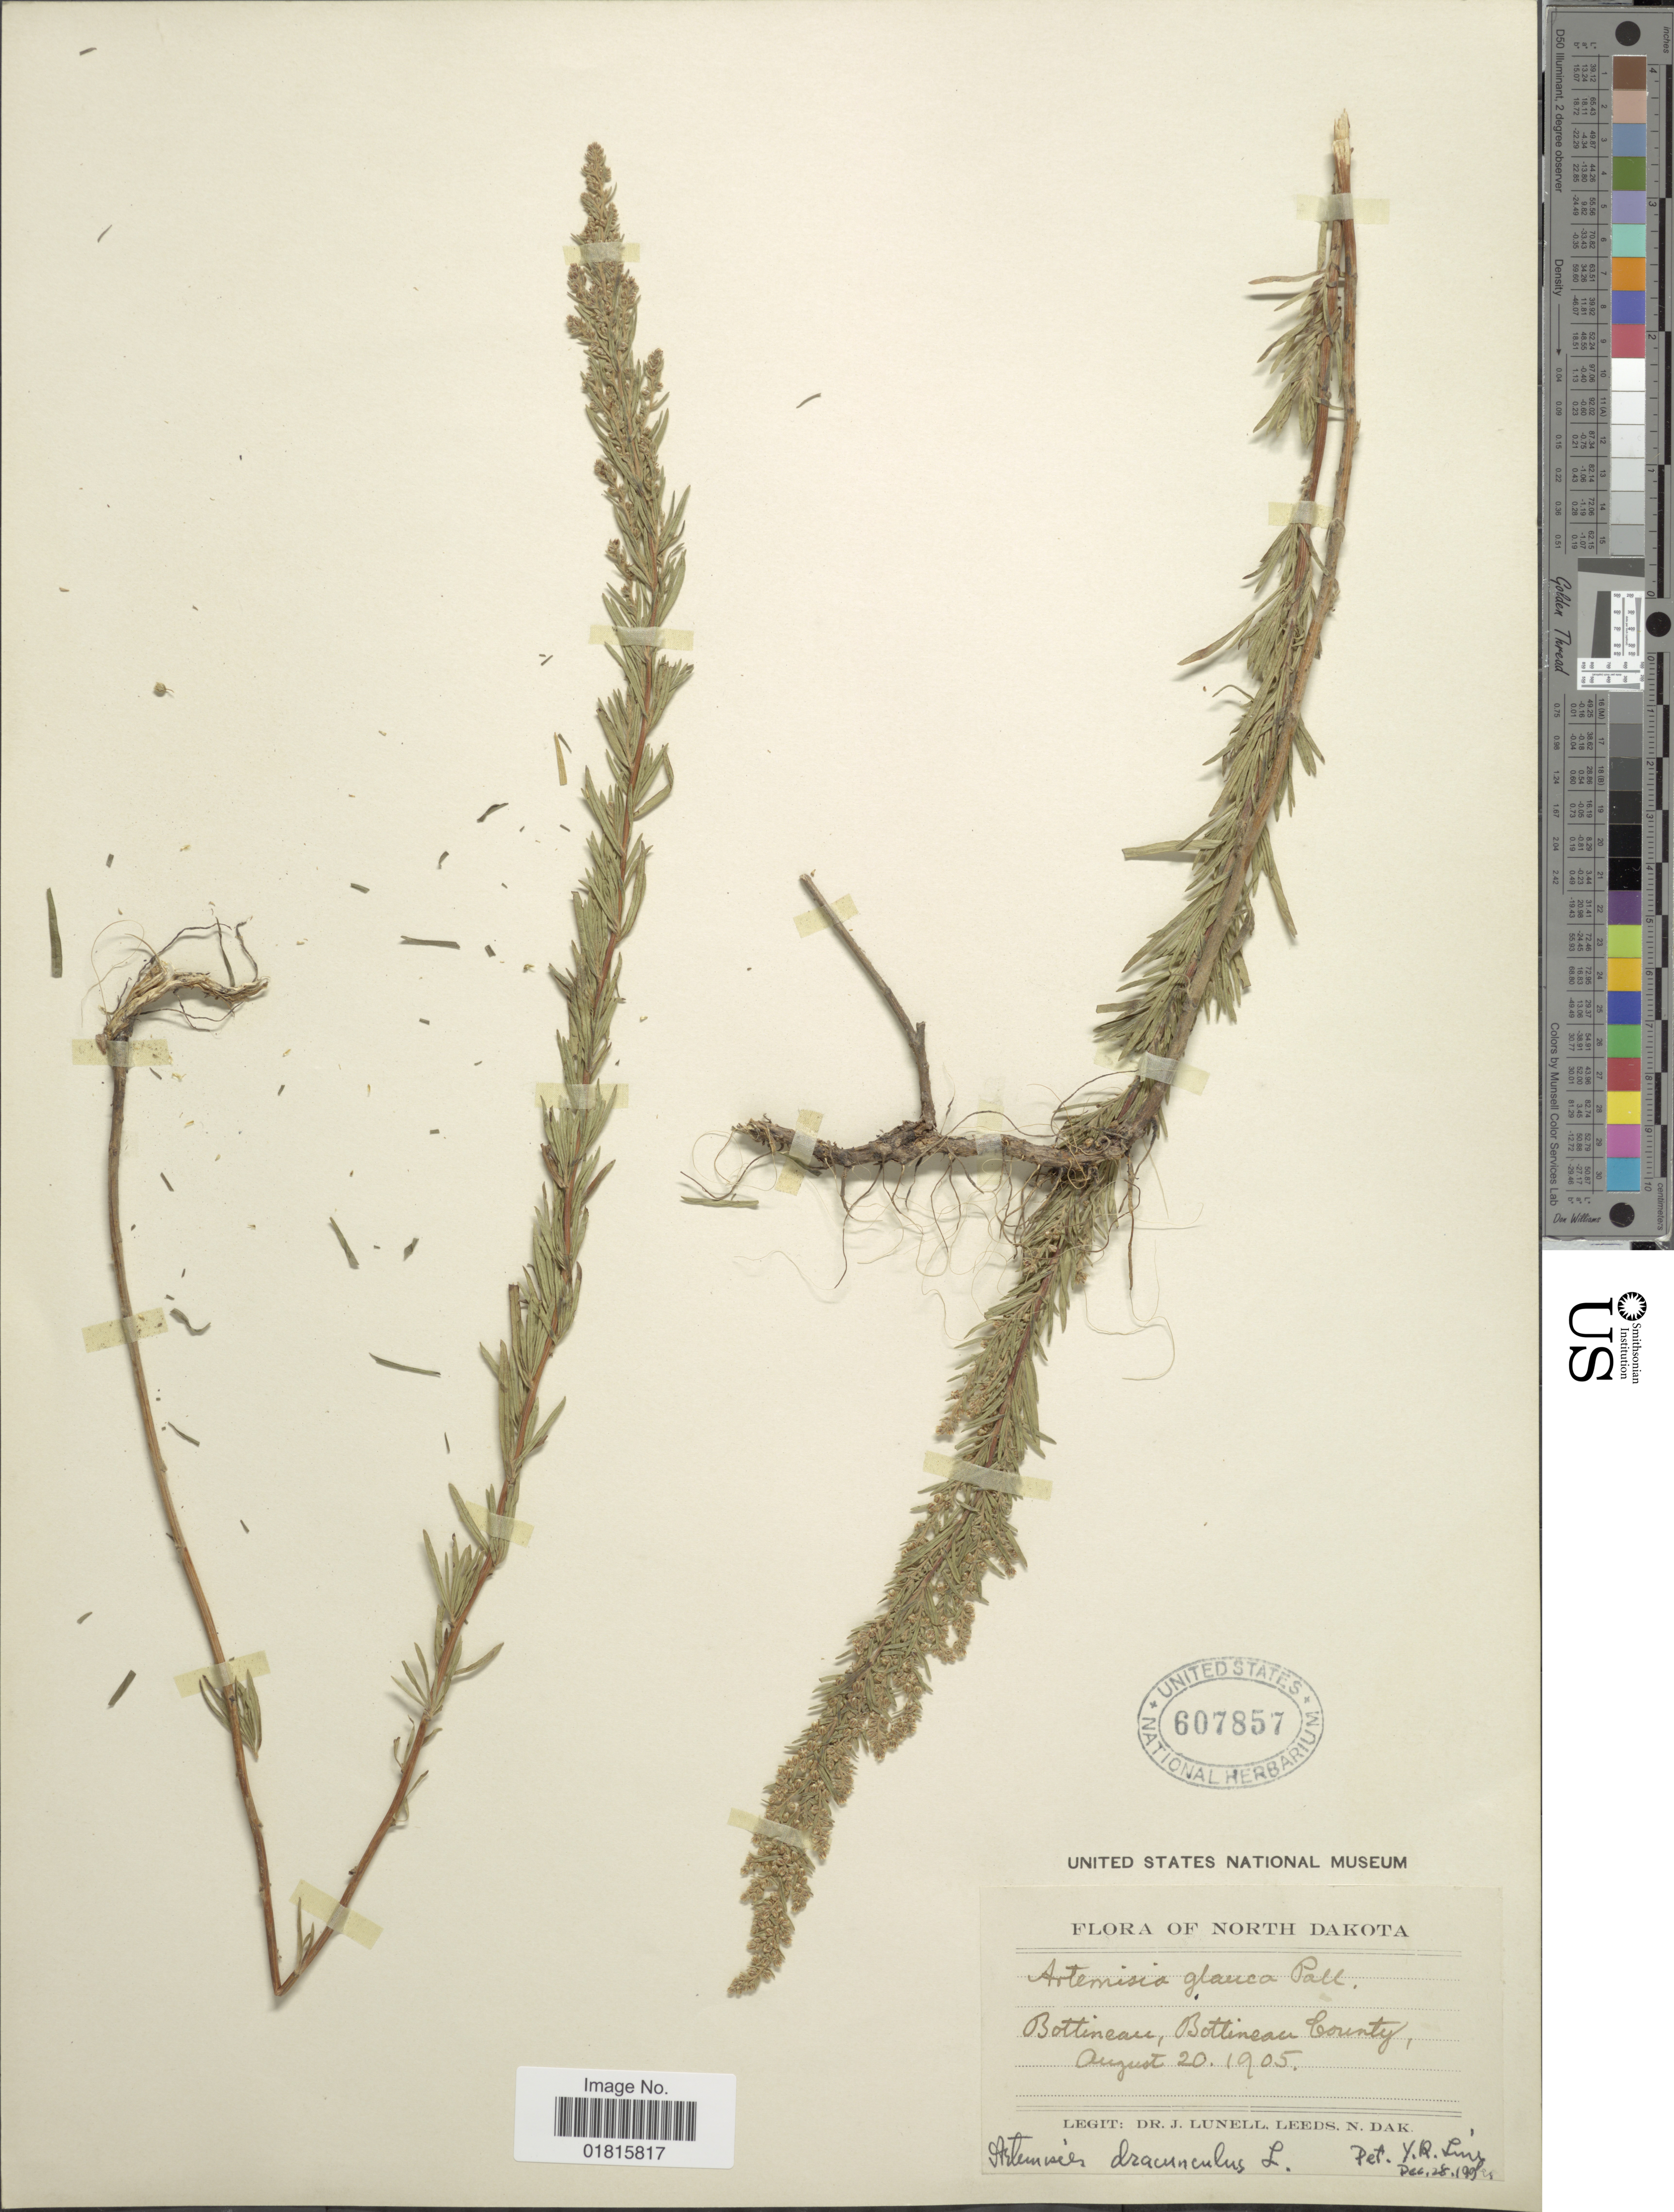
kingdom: Plantae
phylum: Tracheophyta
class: Magnoliopsida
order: Asterales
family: Asteraceae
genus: Artemisia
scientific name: Artemisia glauca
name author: Pall. ex Willd.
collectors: J. Lunell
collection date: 1905-08-20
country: United States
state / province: North Dakota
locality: Bottineau, Bottineau County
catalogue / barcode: US 607857